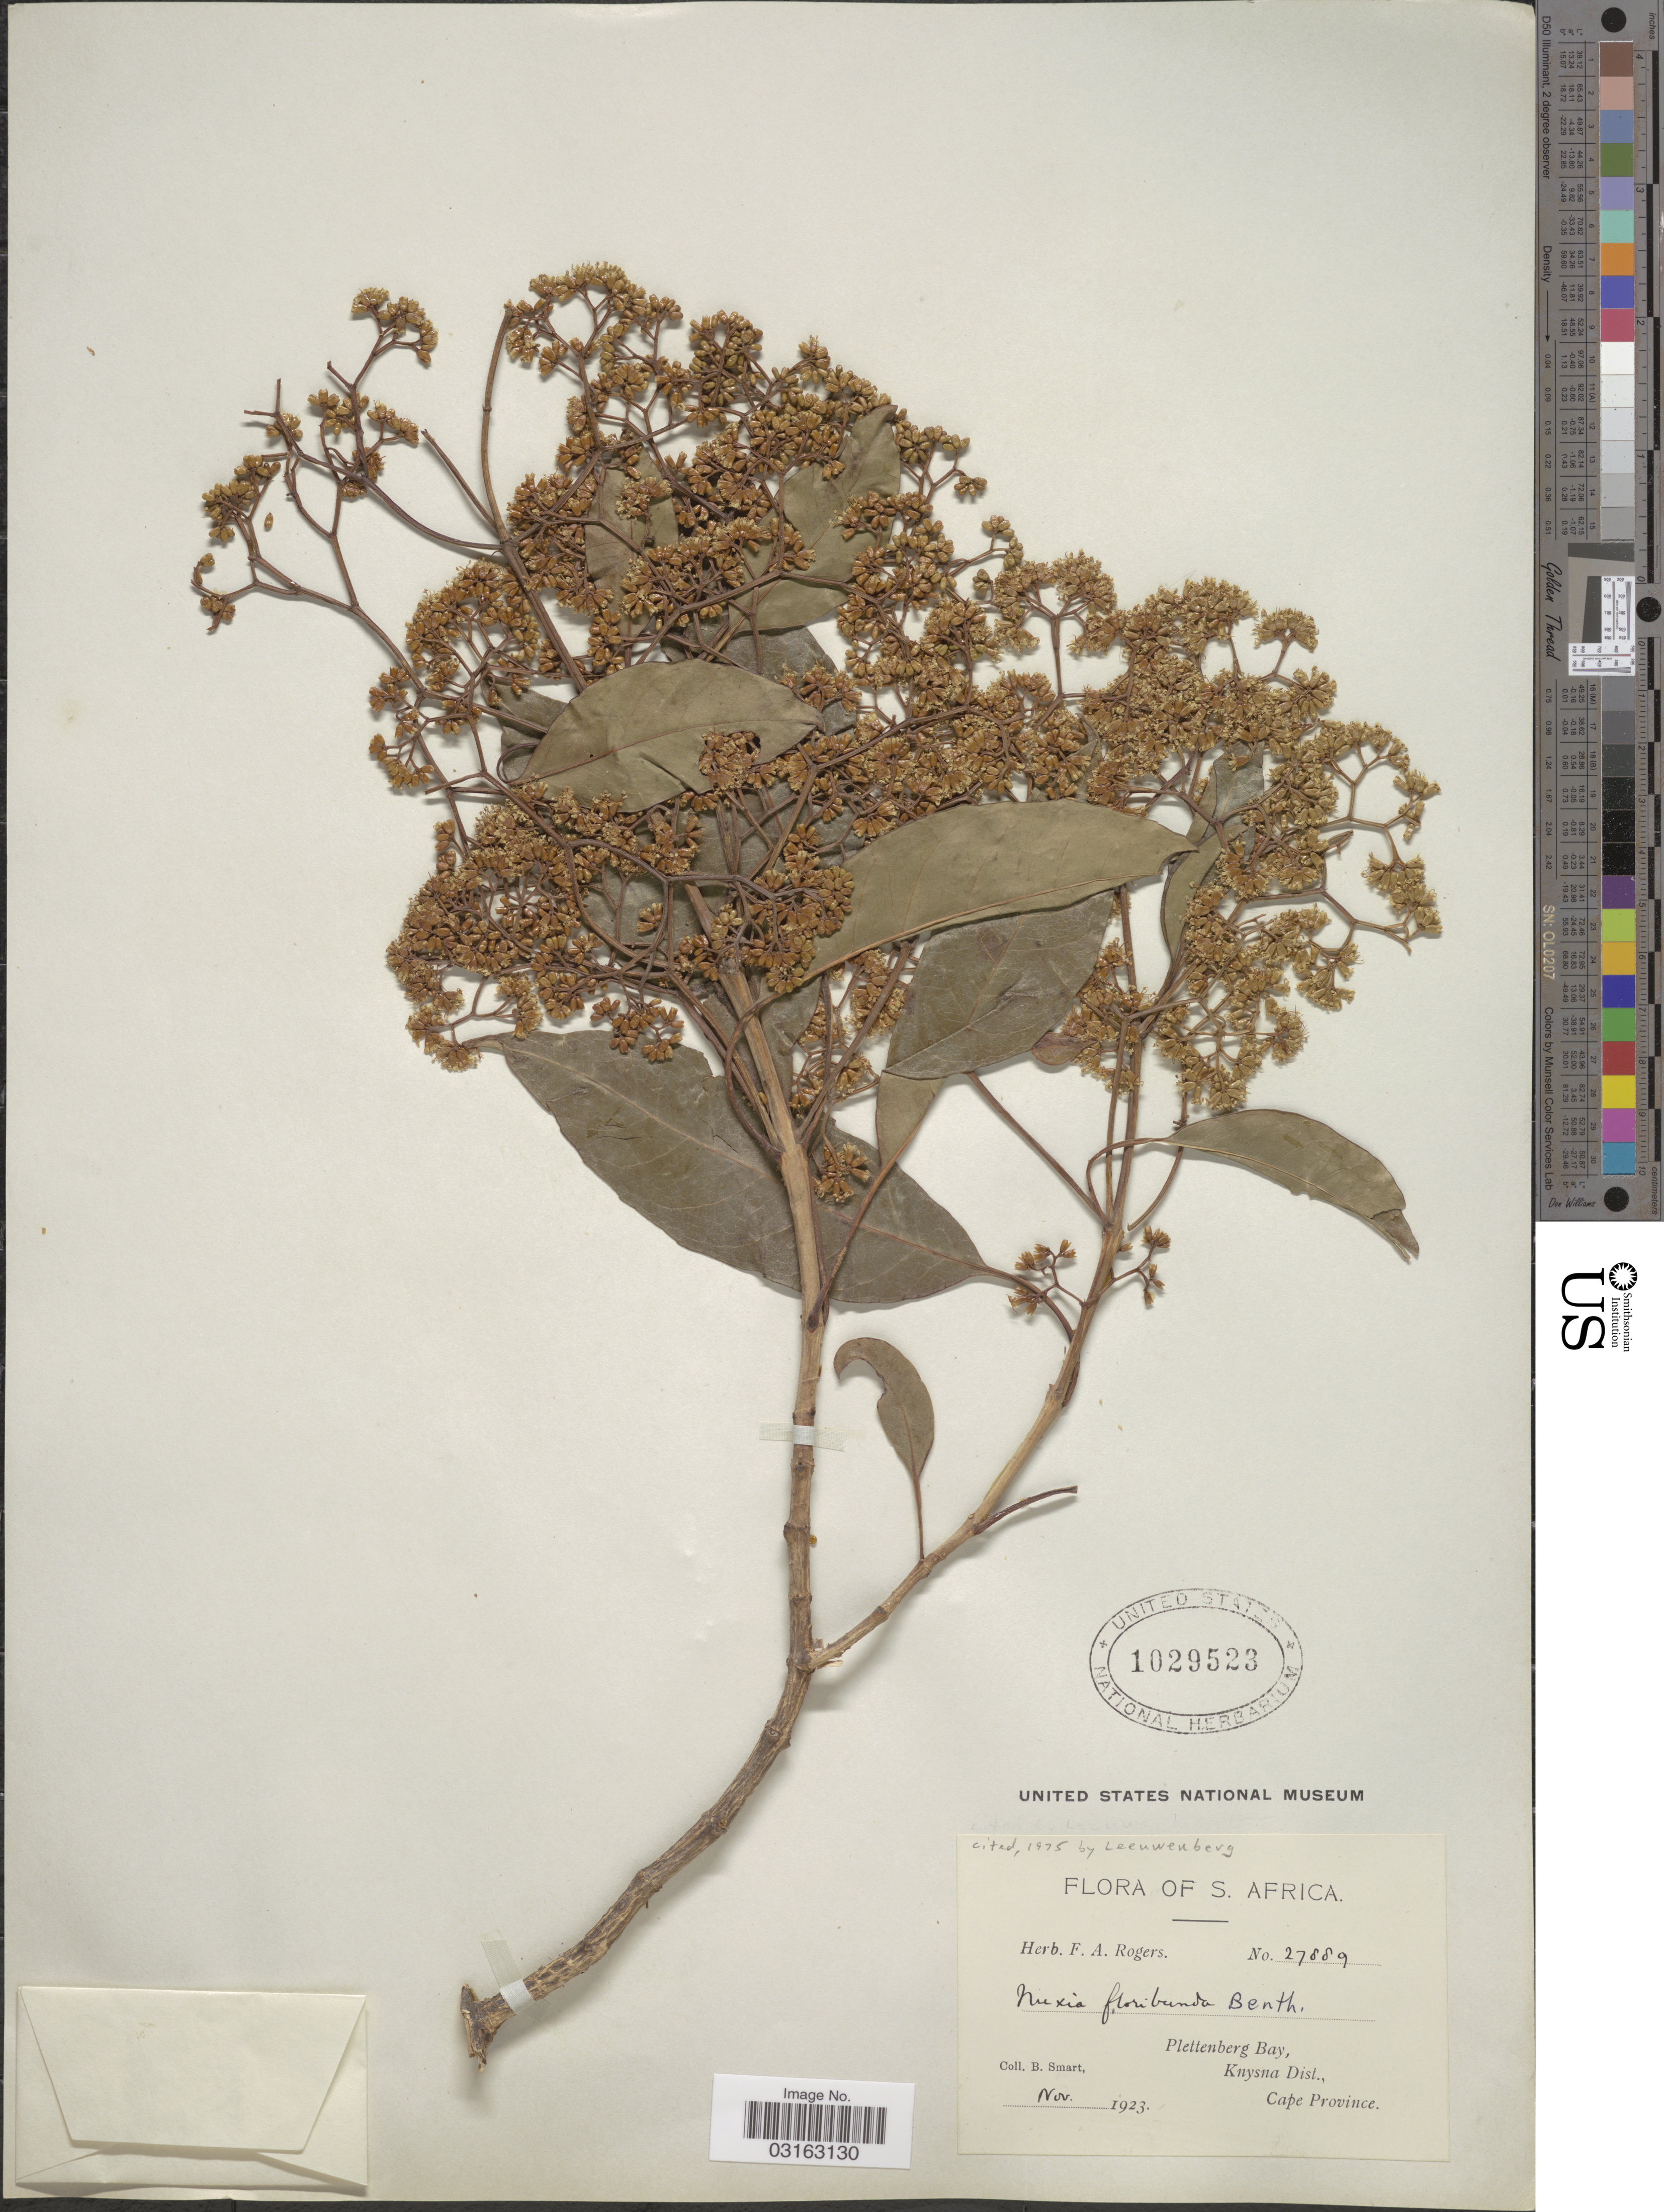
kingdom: Plantae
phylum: Tracheophyta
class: Magnoliopsida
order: Lamiales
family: Stilbaceae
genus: Nuxia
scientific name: Nuxia floribunda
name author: Benth.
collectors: B. Smart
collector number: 27889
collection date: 1923-11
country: South Africa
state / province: Western Cape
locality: Plettenberg Bay, Knysna Dist., Cape Province.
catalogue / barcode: US 1029523